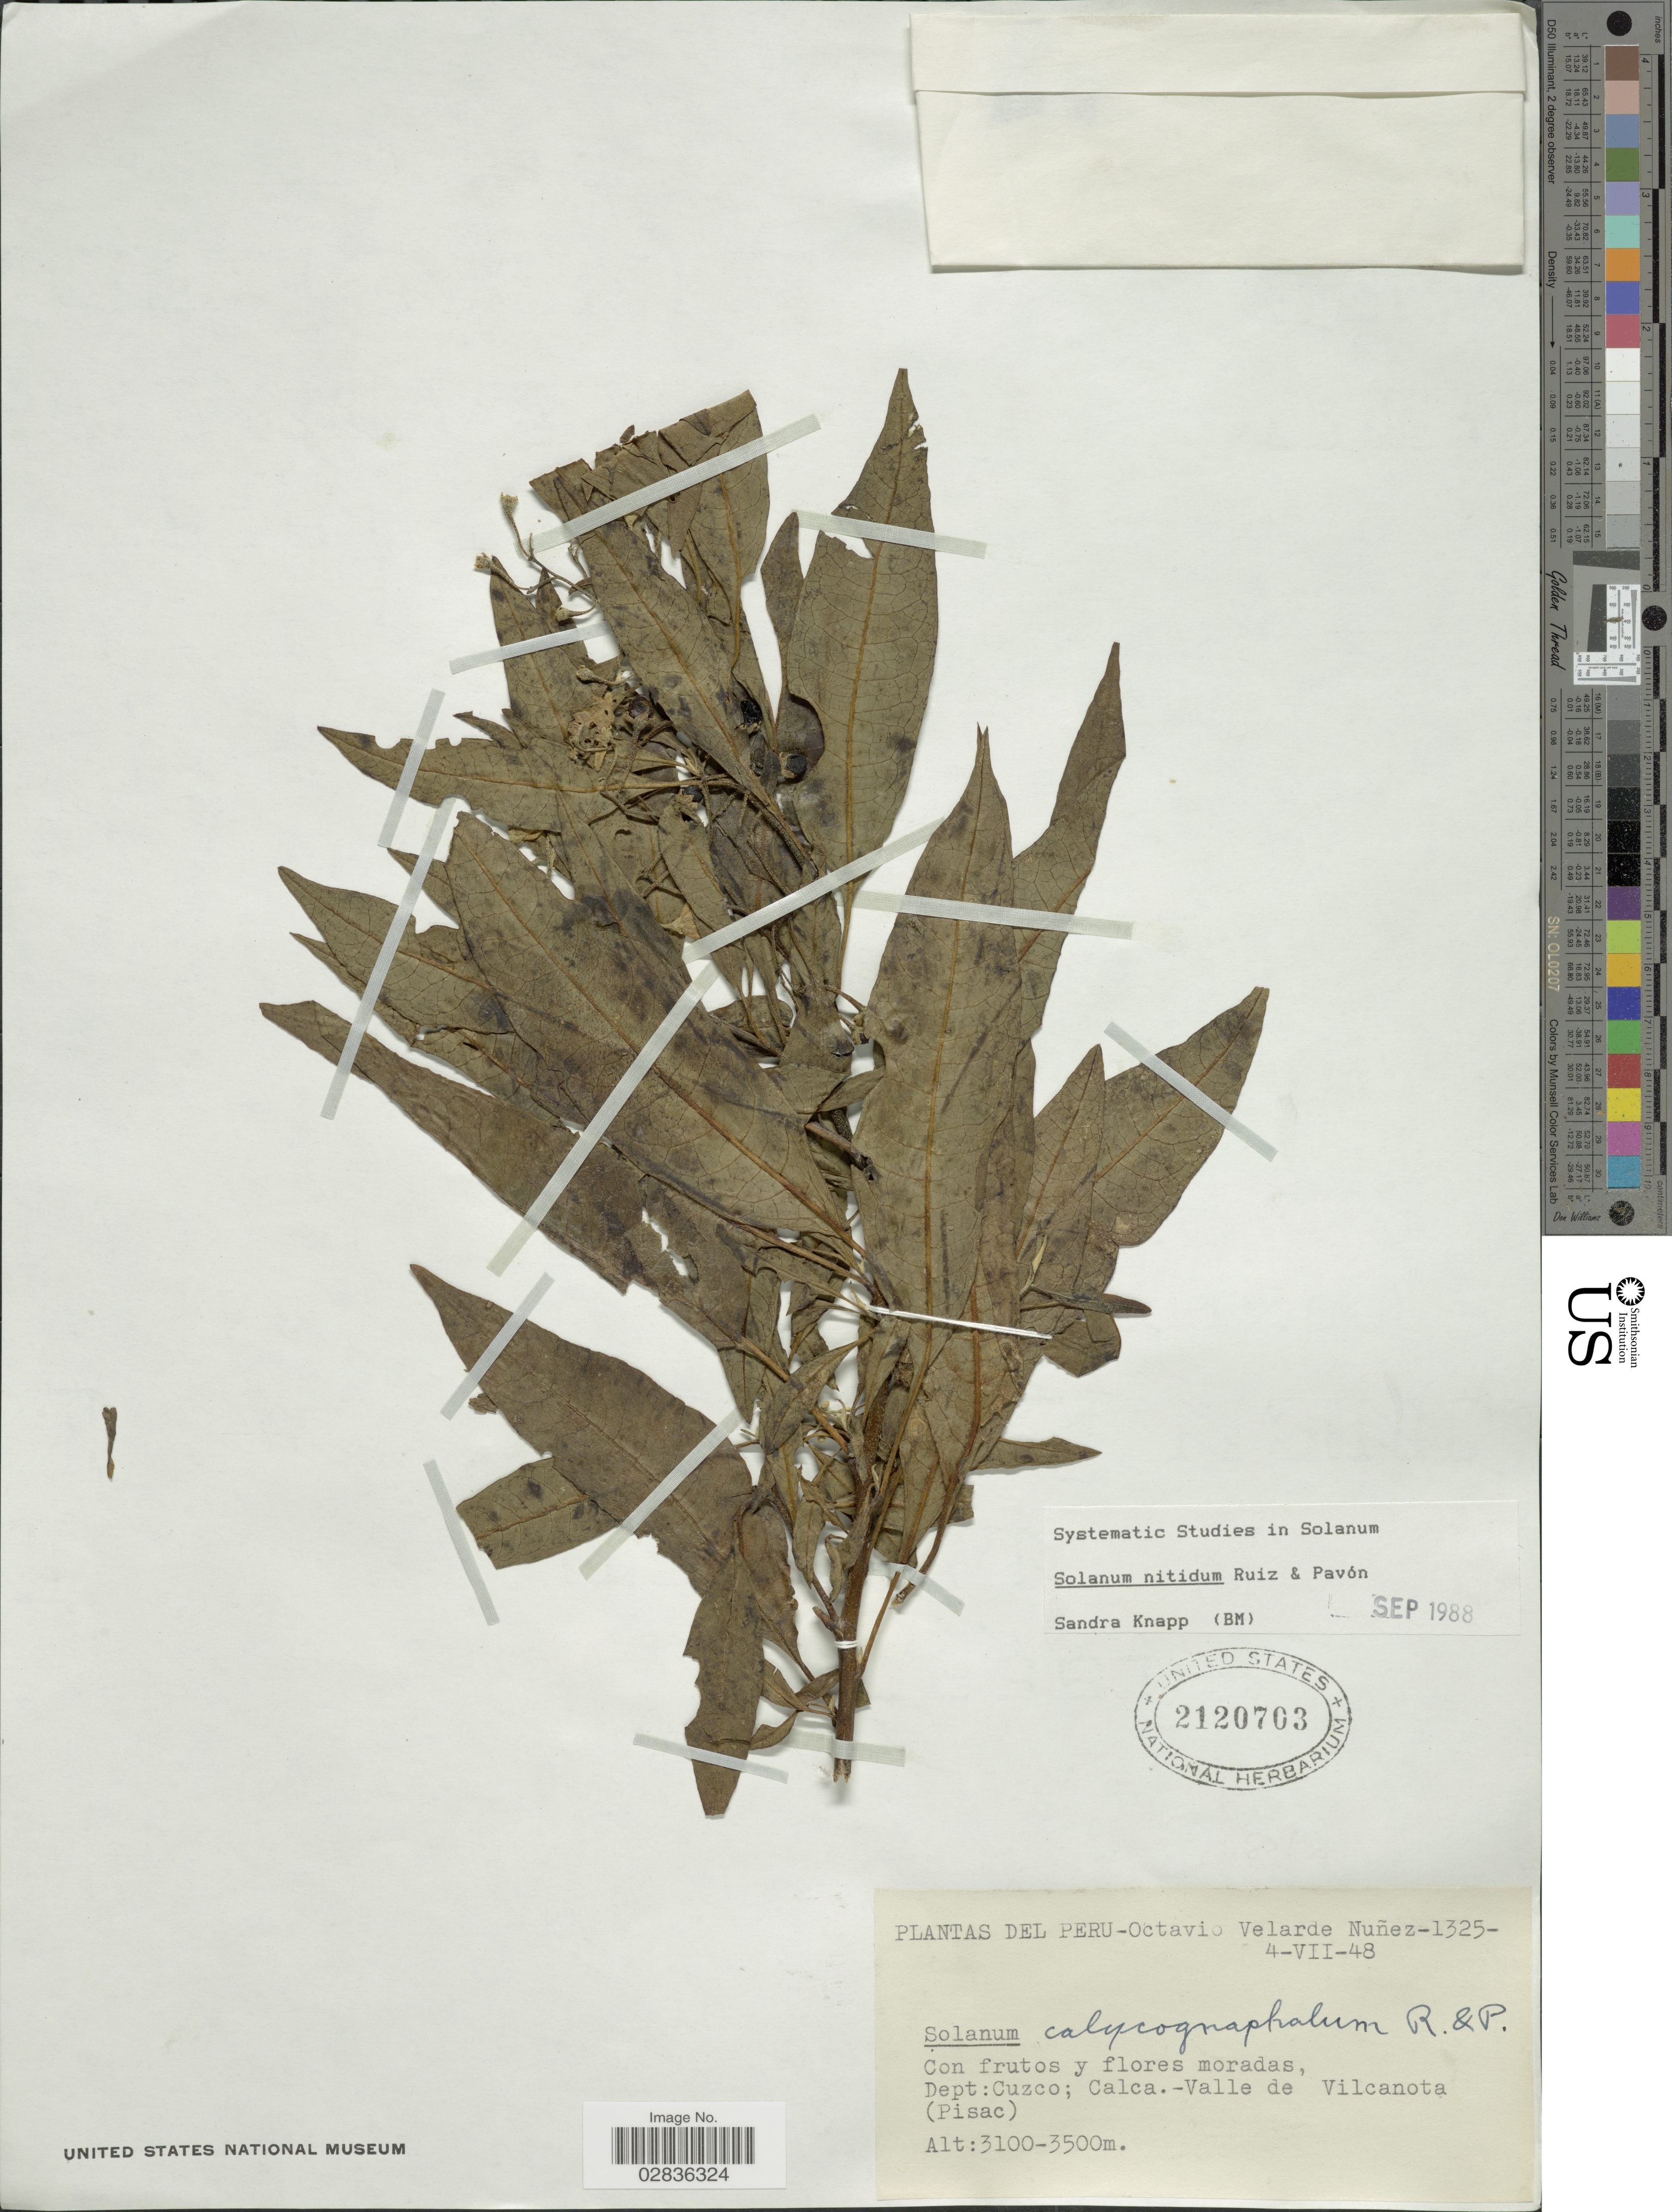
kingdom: Plantae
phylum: Tracheophyta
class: Magnoliopsida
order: Solanales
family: Solanaceae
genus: Solanum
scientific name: Solanum nitidum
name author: Ruiz & Pav.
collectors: O. Nuñez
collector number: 1325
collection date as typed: Transcribed d/m/y: 4/7/48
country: Peru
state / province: Cusco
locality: Dept: Cuzco; Calca.-Valle de Vilcanota (Pisac).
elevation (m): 3100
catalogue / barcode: US 2120703